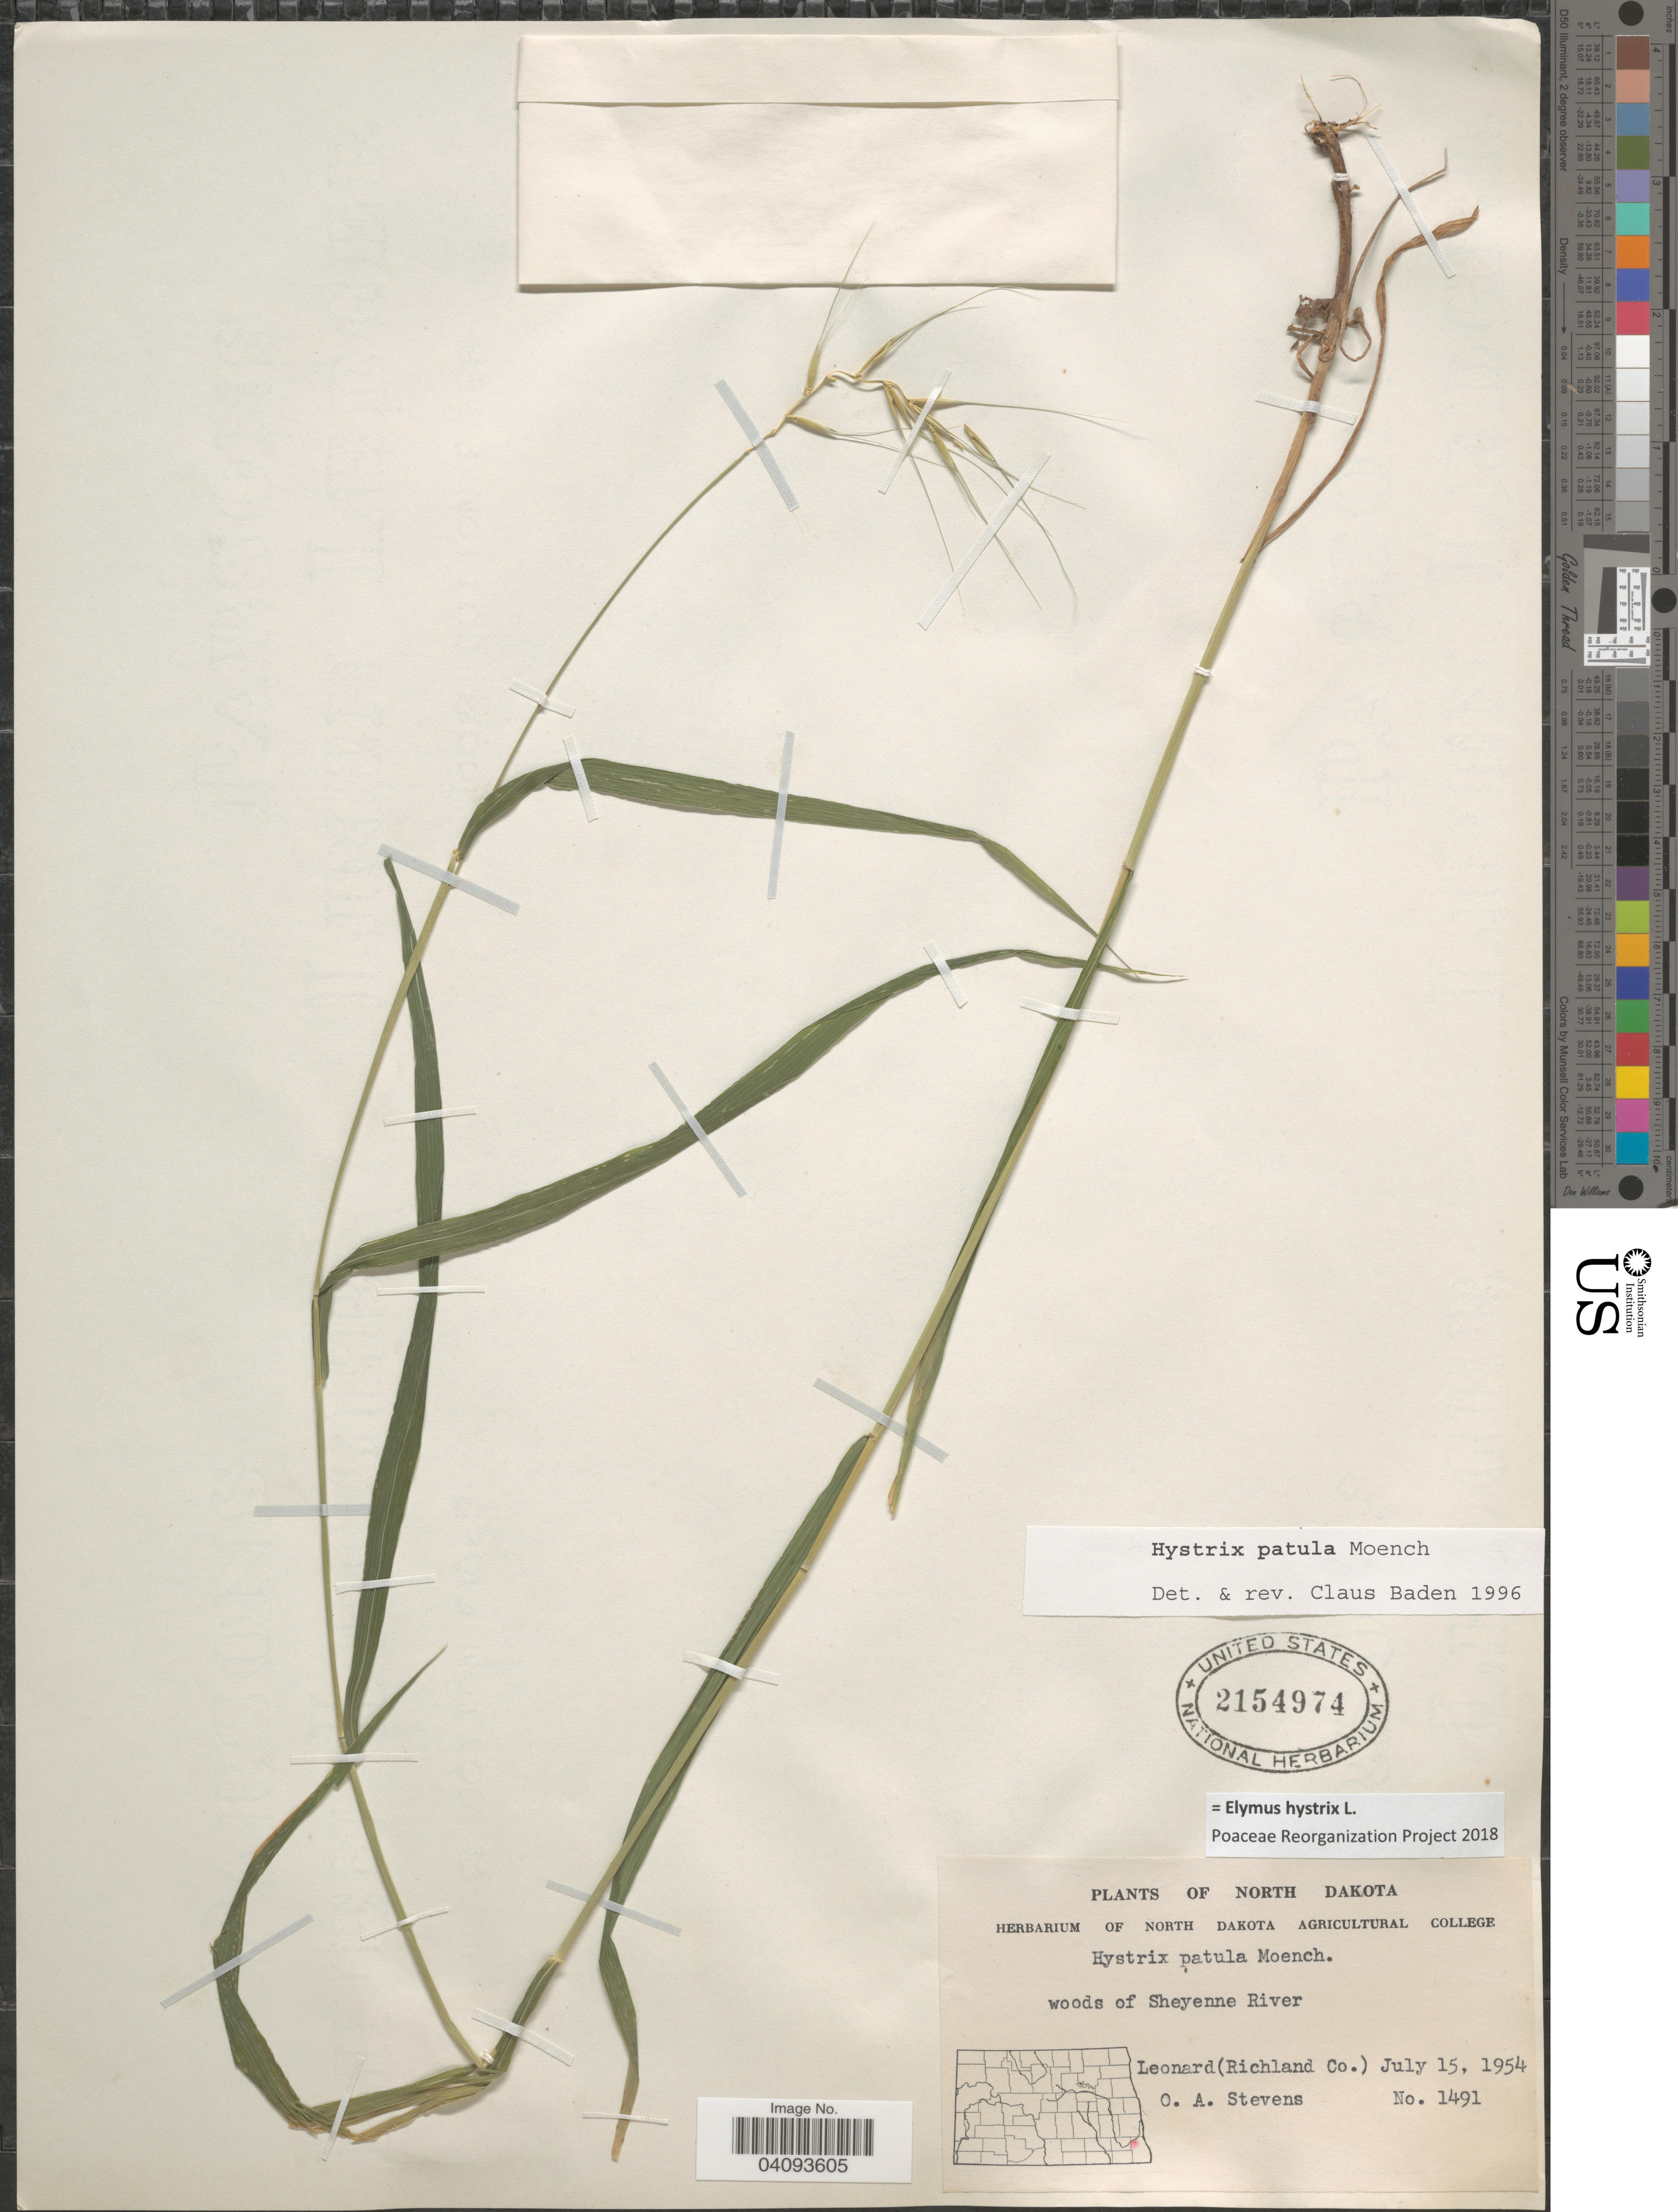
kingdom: Plantae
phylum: Tracheophyta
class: Liliopsida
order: Poales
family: Poaceae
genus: Elymus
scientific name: Elymus hystrix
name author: L.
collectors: O. A. Stevens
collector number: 1491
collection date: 1954-07-15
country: United States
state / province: North Dakota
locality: Leonard (Richland Co.). Woods of Sheyenne River.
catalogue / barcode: US 2154974